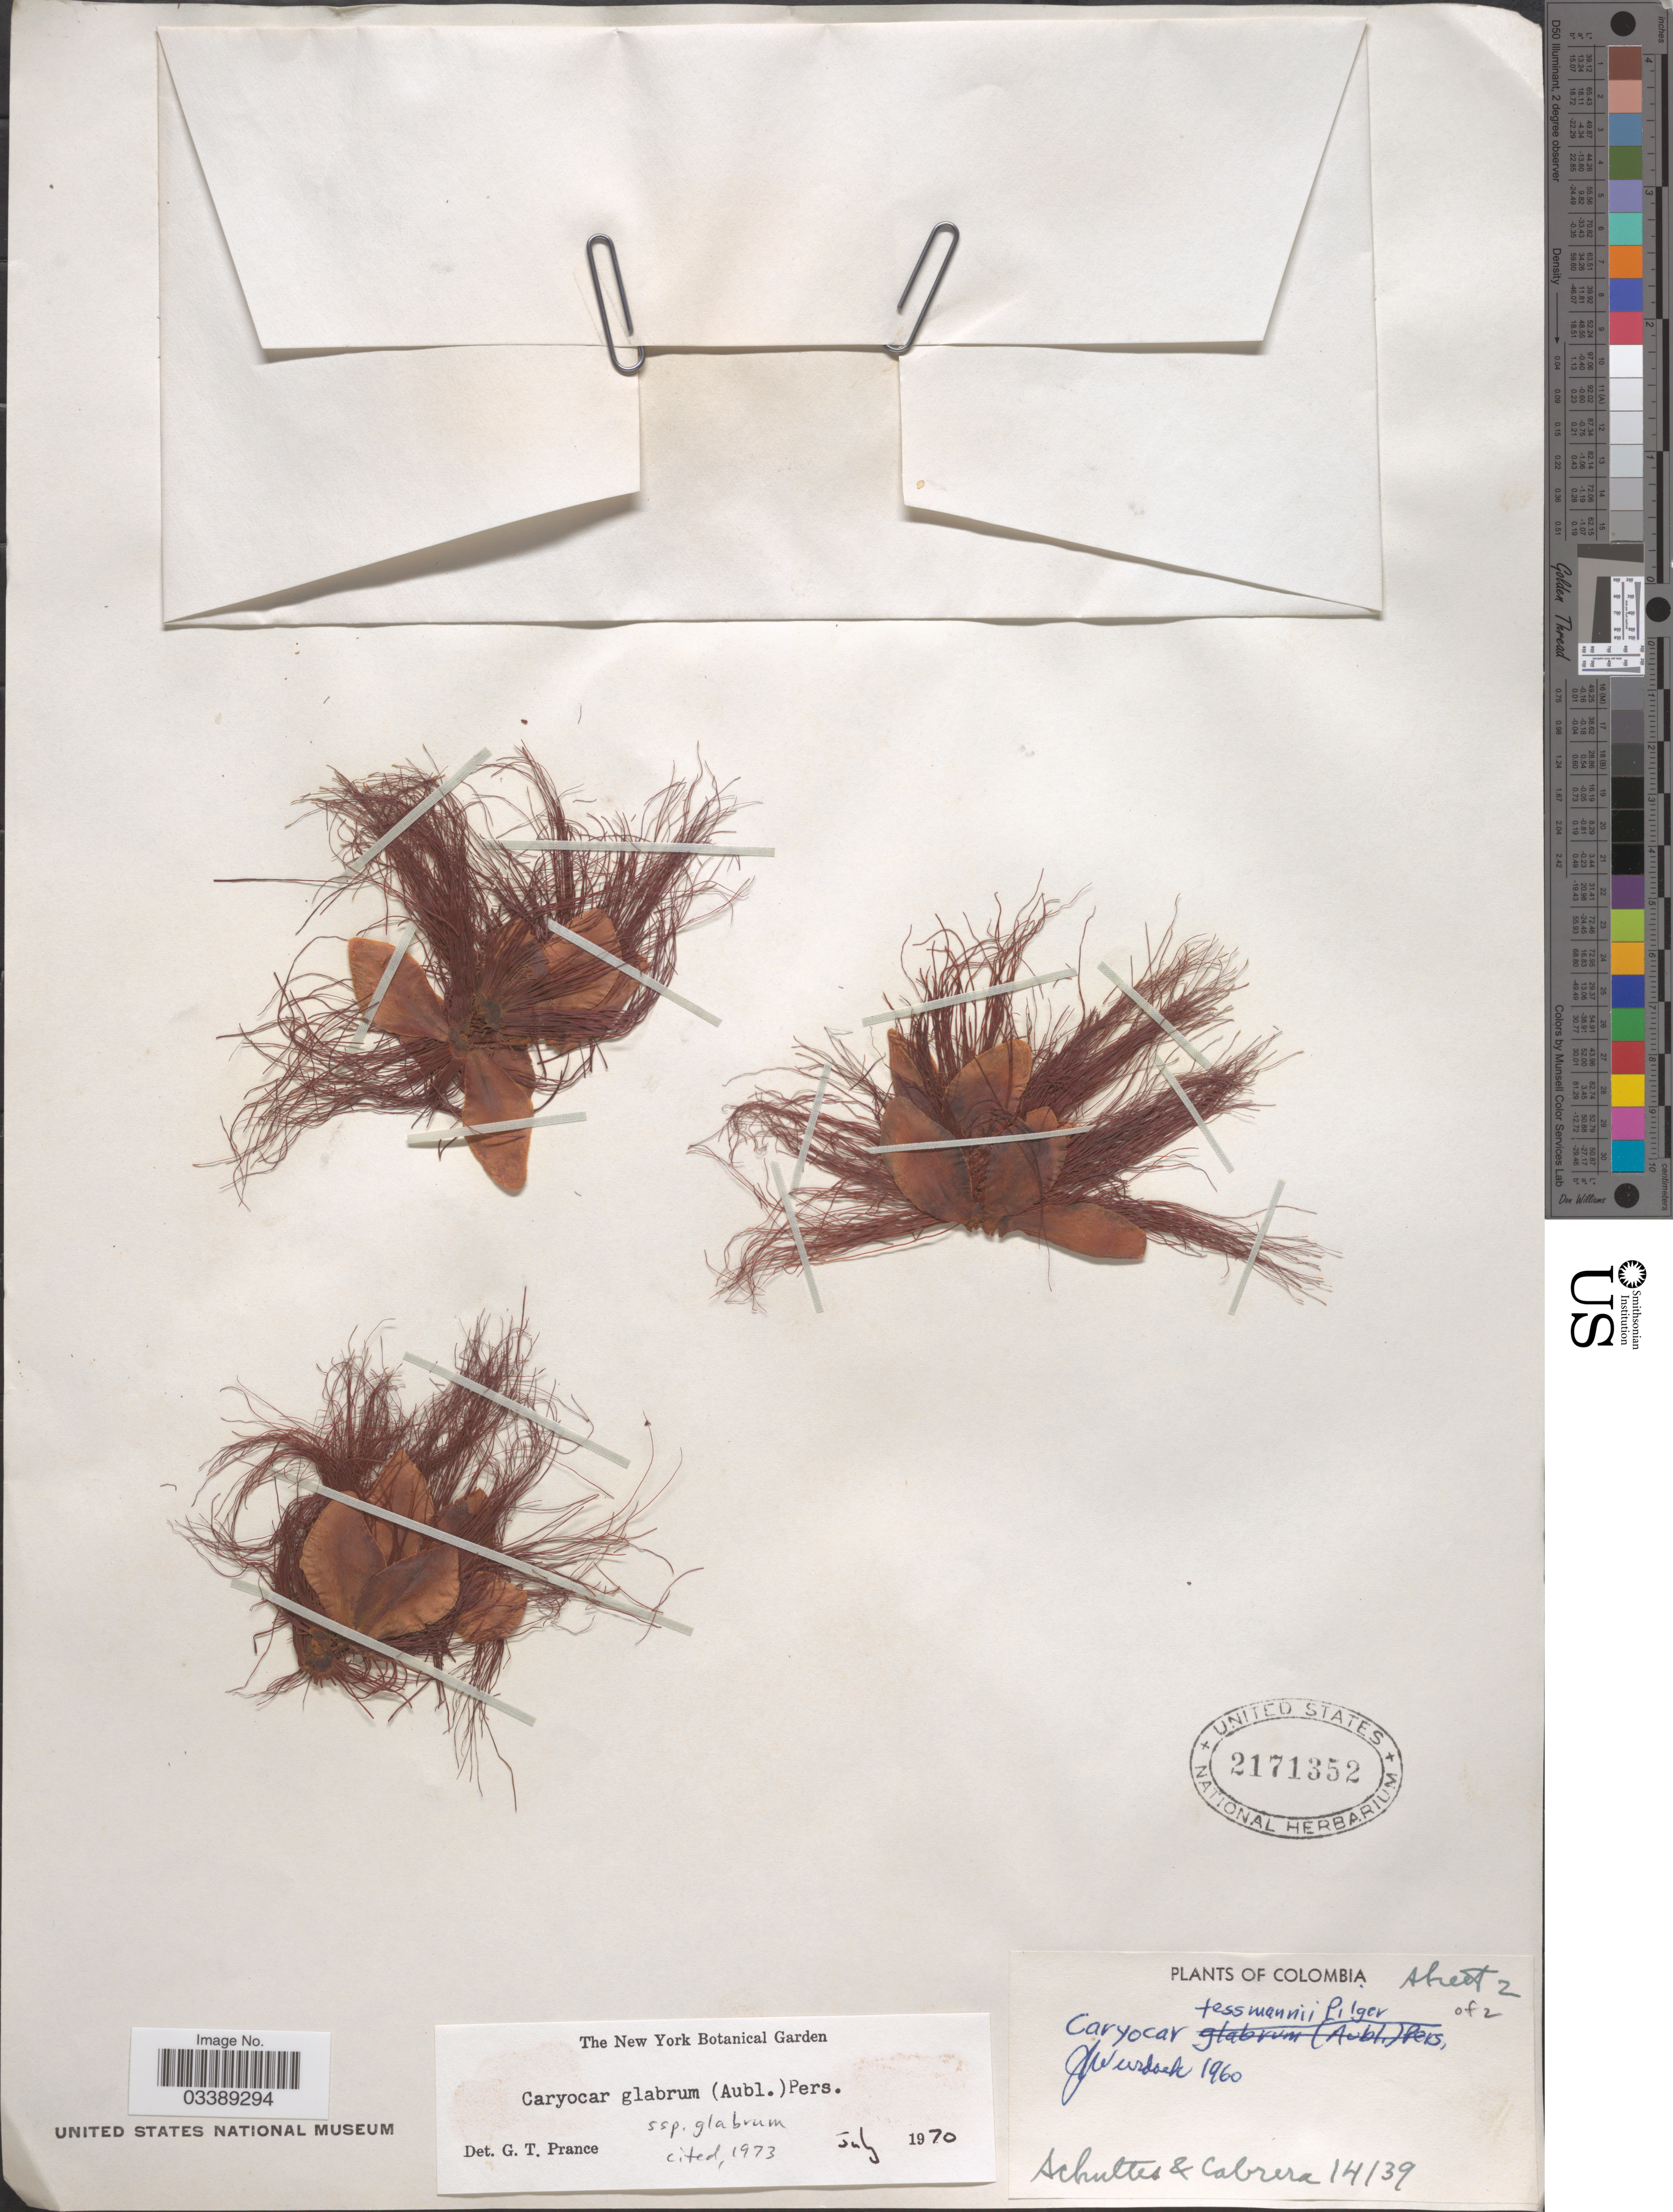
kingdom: Plantae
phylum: Tracheophyta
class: Magnoliopsida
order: Malpighiales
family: Caryocaraceae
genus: Caryocar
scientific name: Caryocar glabrum subsp. glabrum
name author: (Aubl.) Pers.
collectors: -- Schultes & Cabrera, --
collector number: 14139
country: Colombia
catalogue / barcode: US 2171352